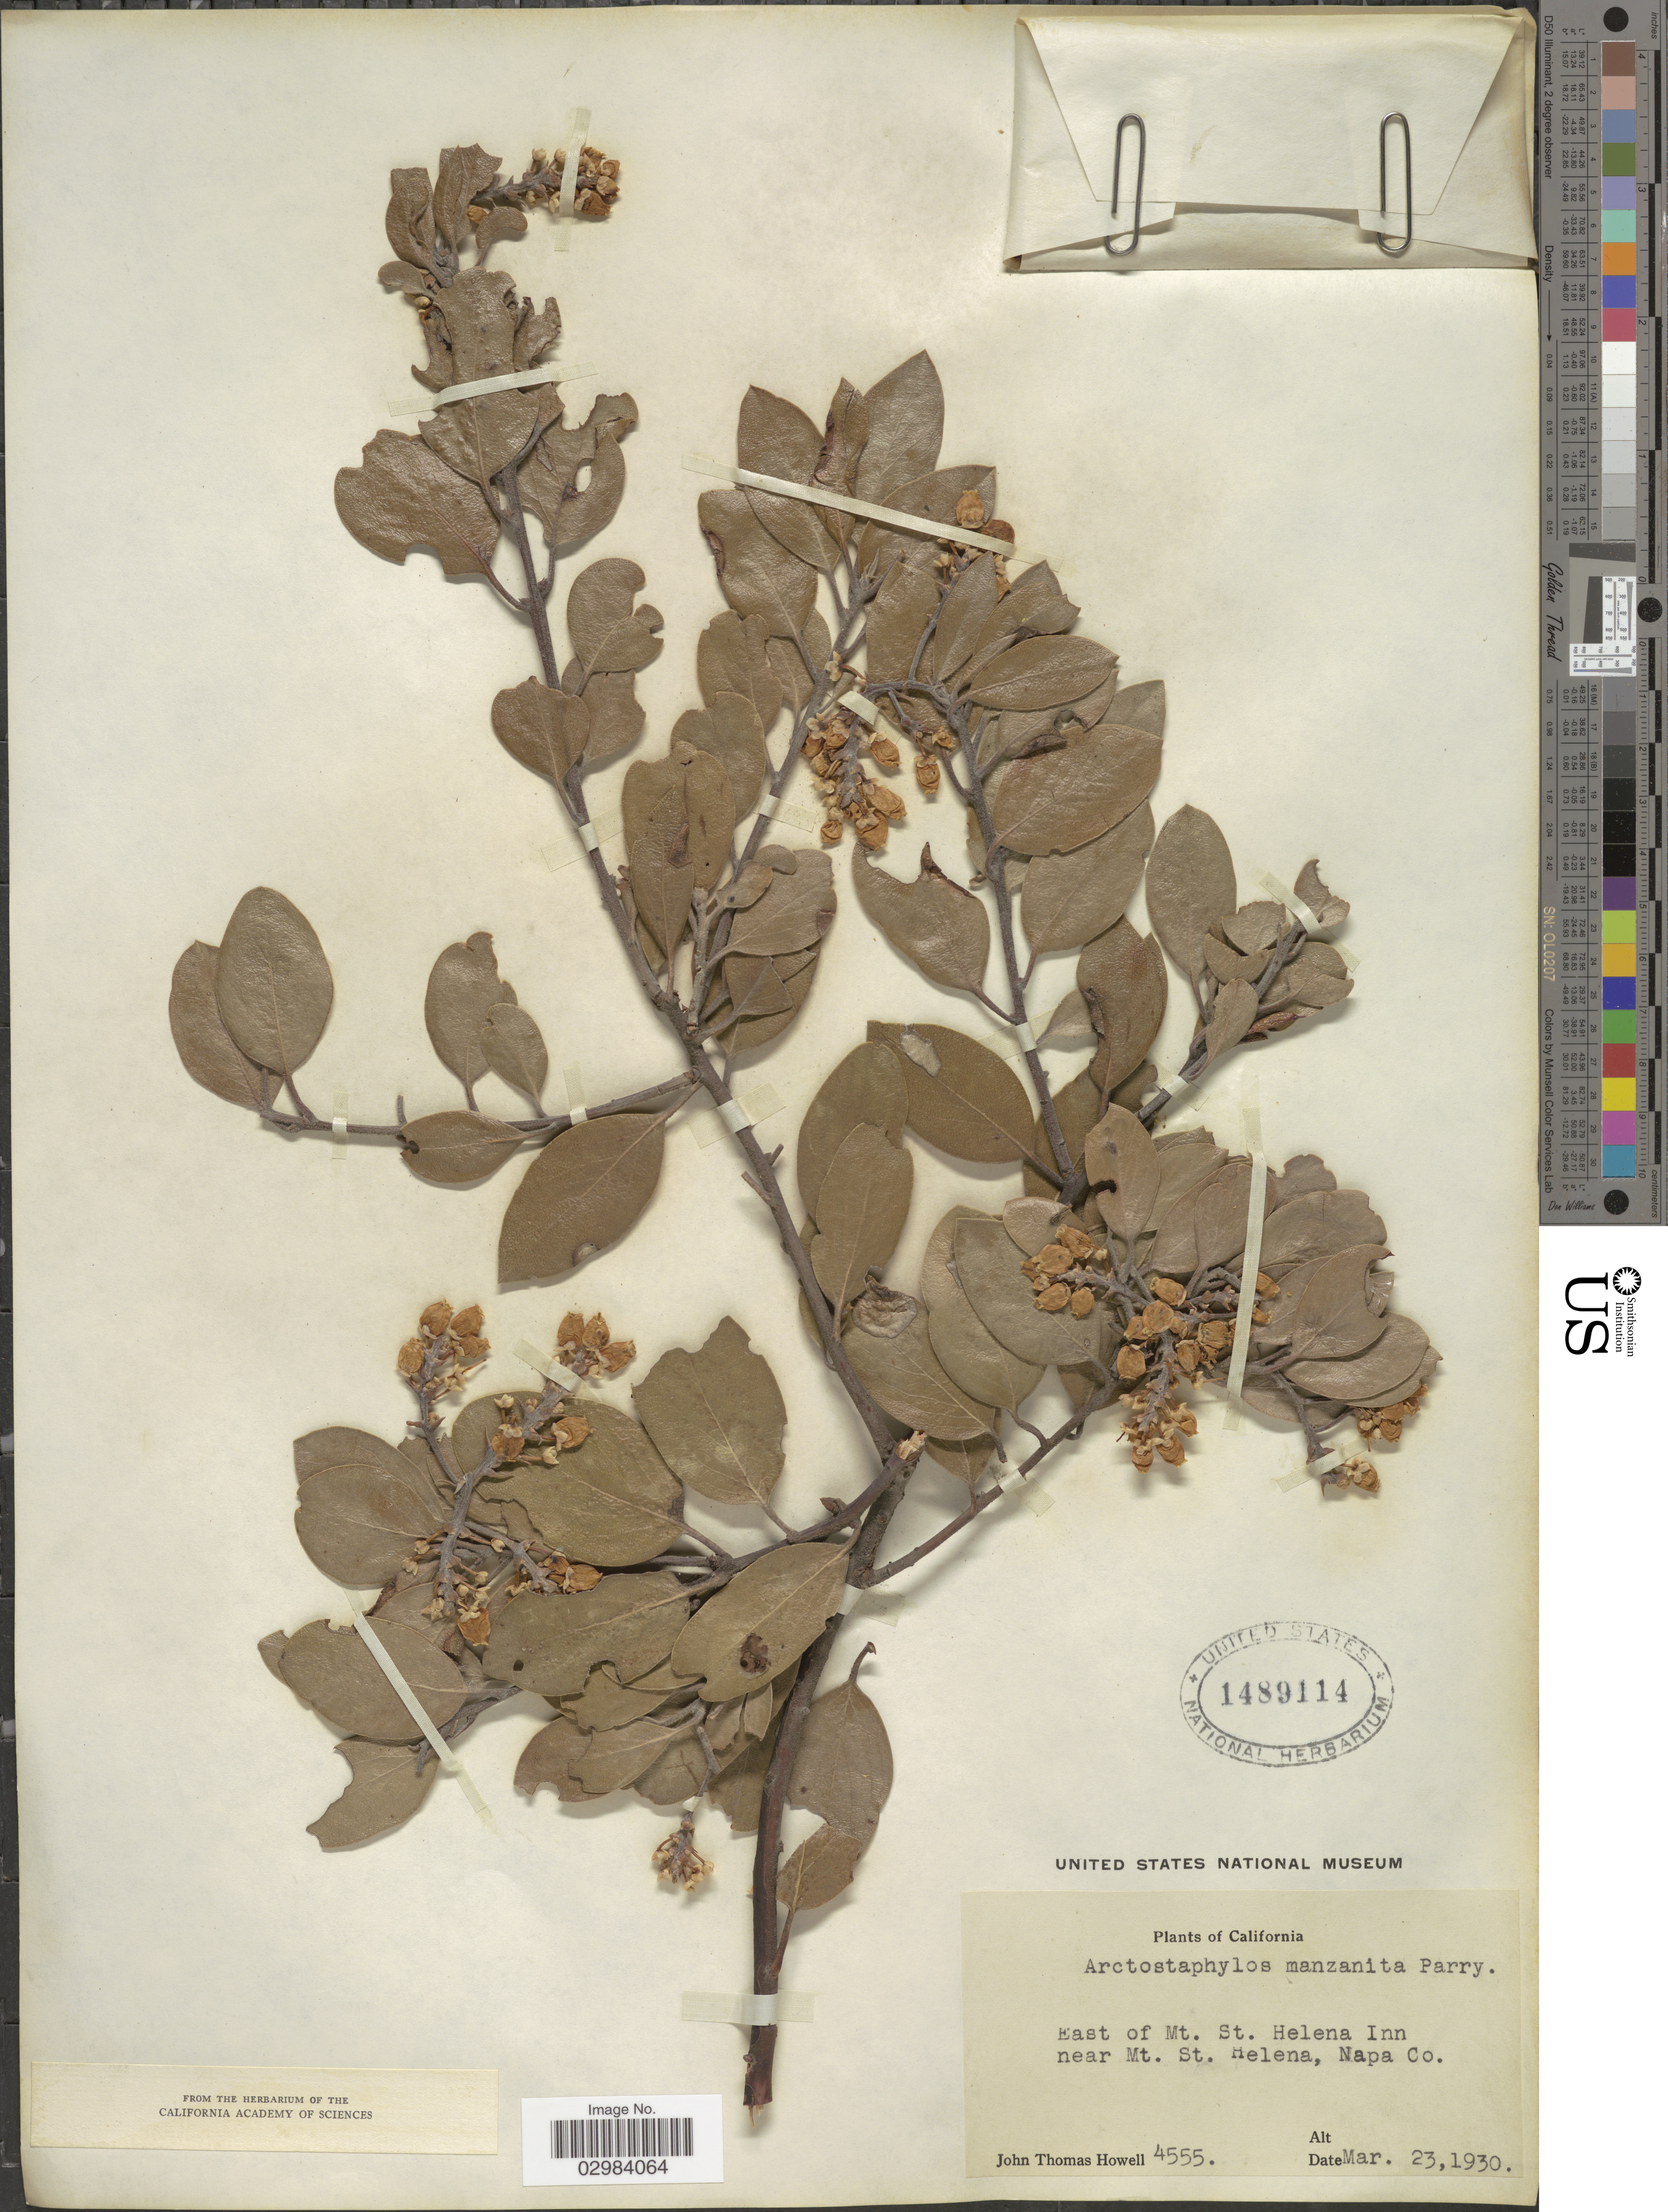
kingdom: Plantae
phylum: Tracheophyta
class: Magnoliopsida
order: Ericales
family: Ericaceae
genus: Arctostaphylos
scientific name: Arctostaphylos manzanita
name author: Parry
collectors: J. T. Howell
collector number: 4555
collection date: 1930-03-23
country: United States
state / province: California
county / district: Napa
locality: East of Mt. St. Helena Inn near Mt. St. Helena, Napa Co.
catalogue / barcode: US 1489114